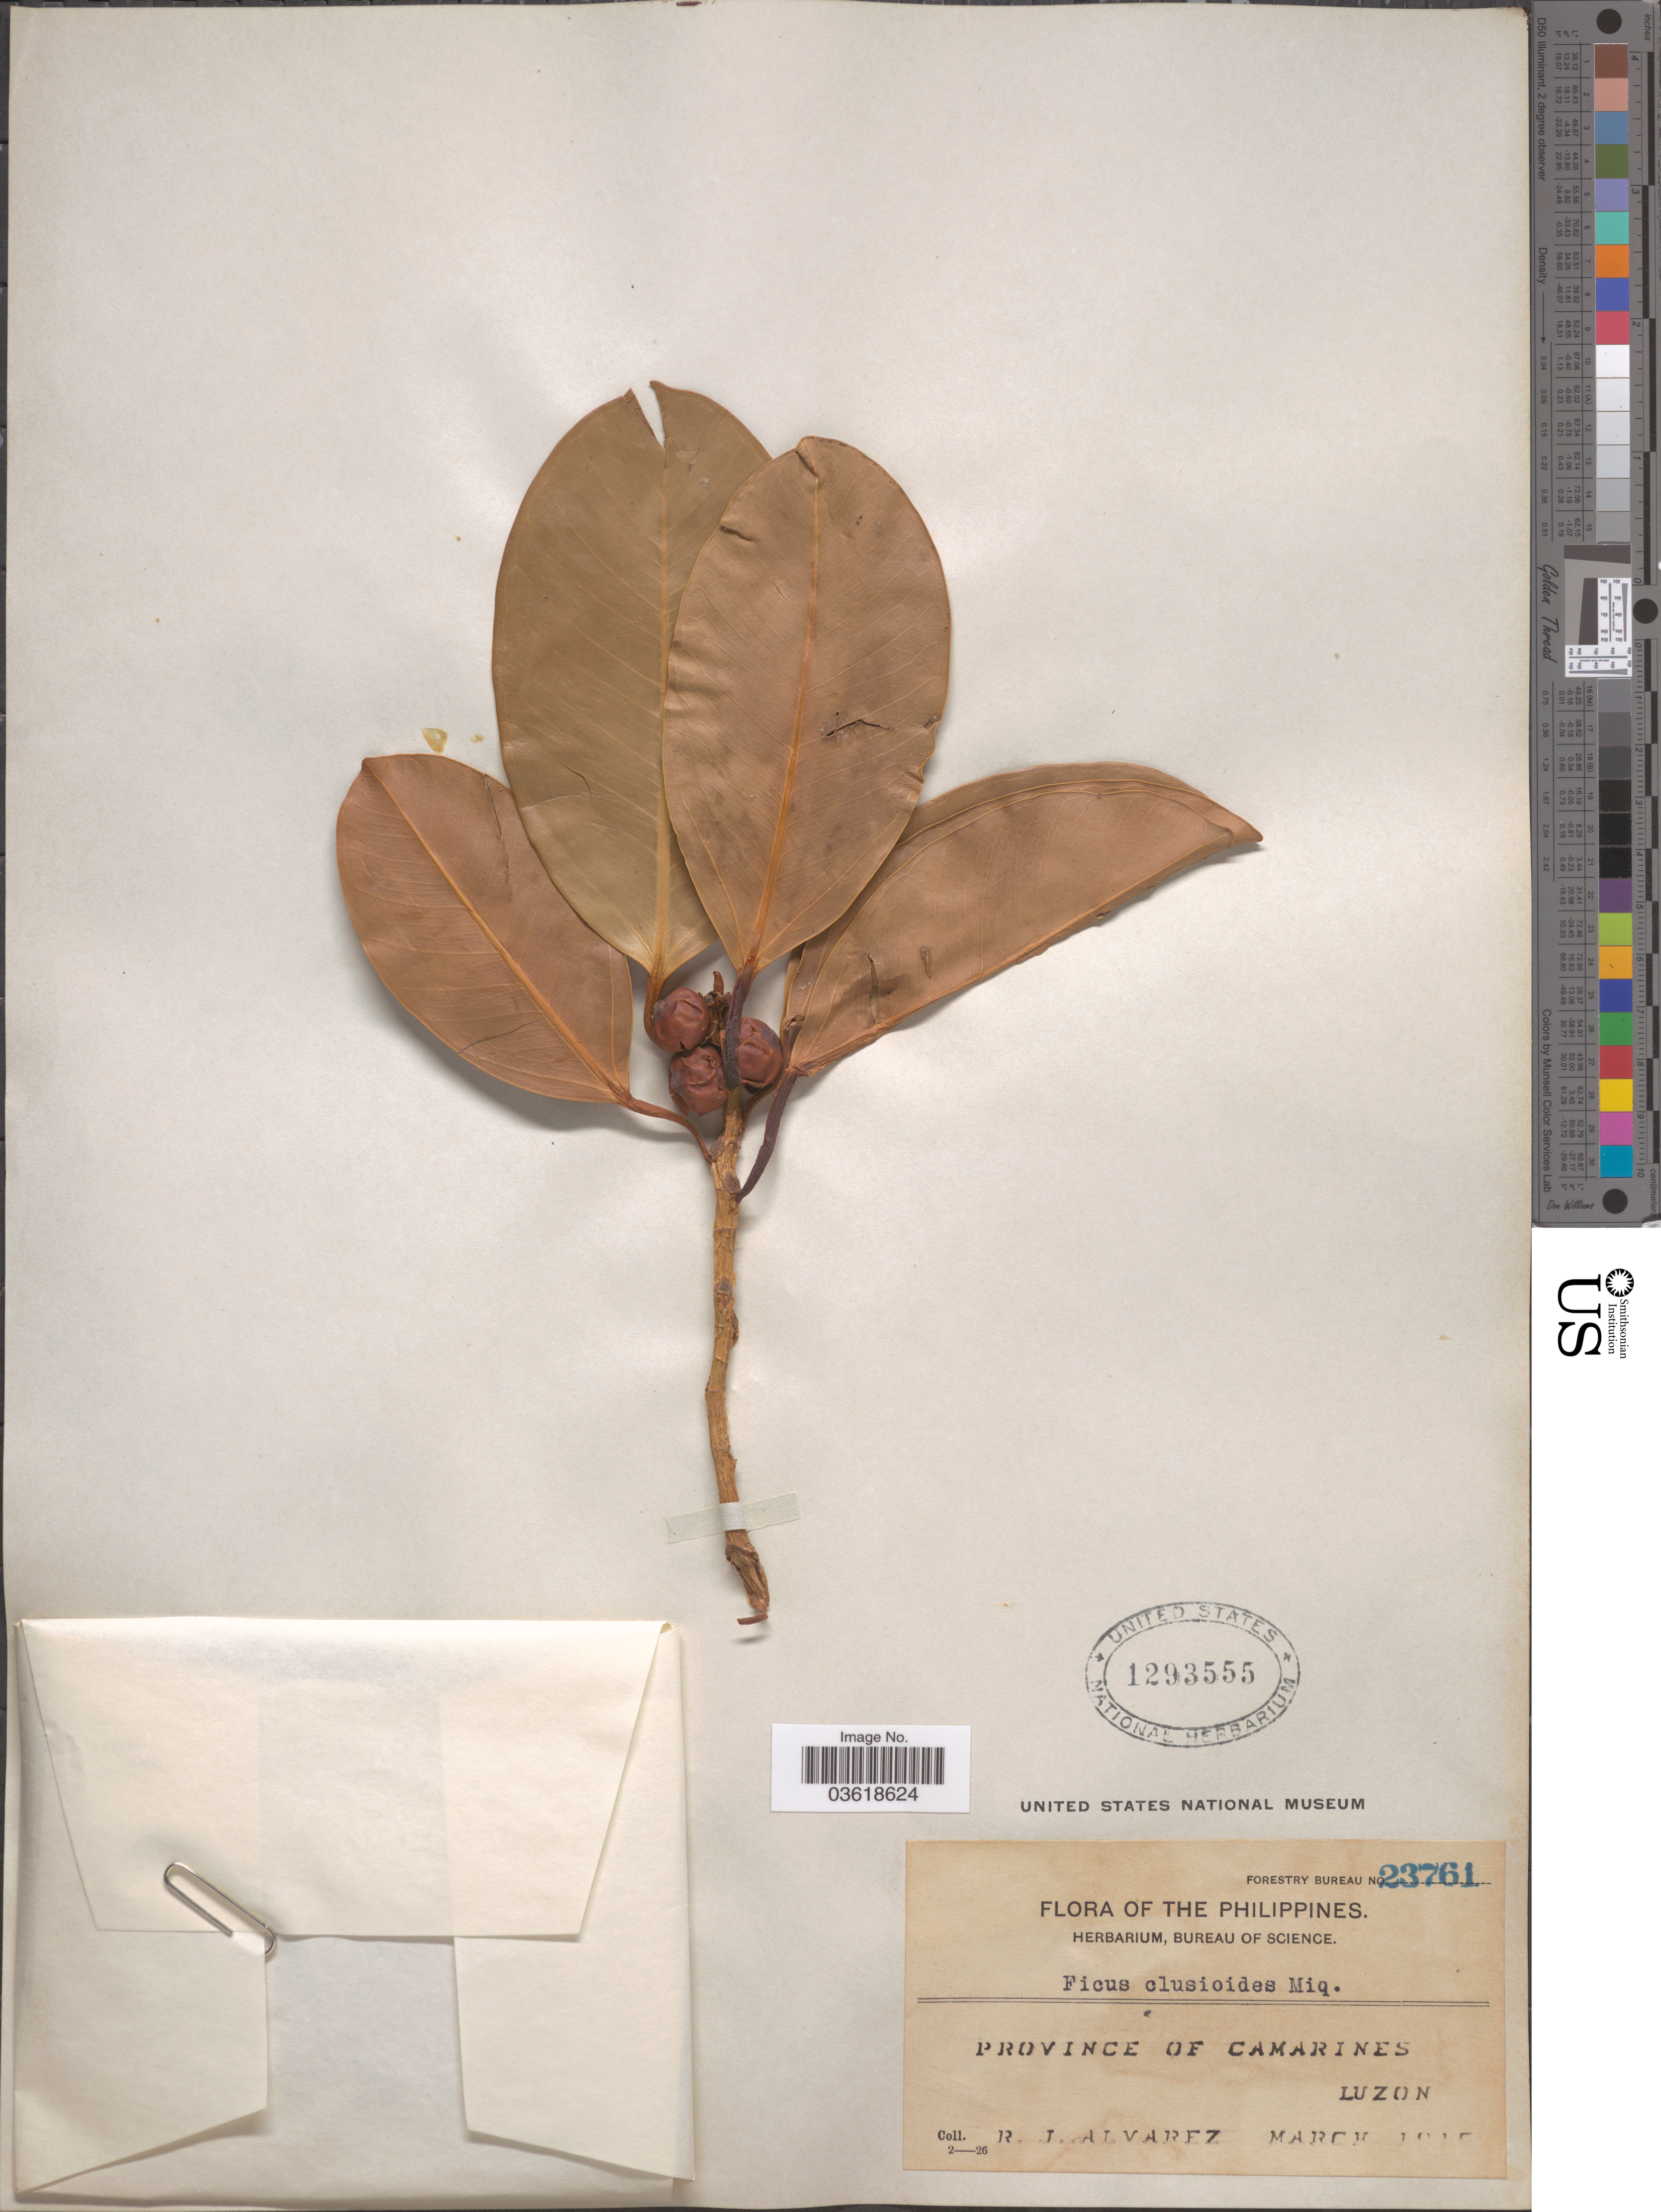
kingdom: Plantae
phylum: Tracheophyta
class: Magnoliopsida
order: Rosales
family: Moraceae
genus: Ficus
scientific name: Ficus clusioides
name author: Miq.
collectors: R. Alvarez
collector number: Forestry Bureau 23761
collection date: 1915-03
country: Philippines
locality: Province of Camarines Luzon.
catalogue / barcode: US 1293555